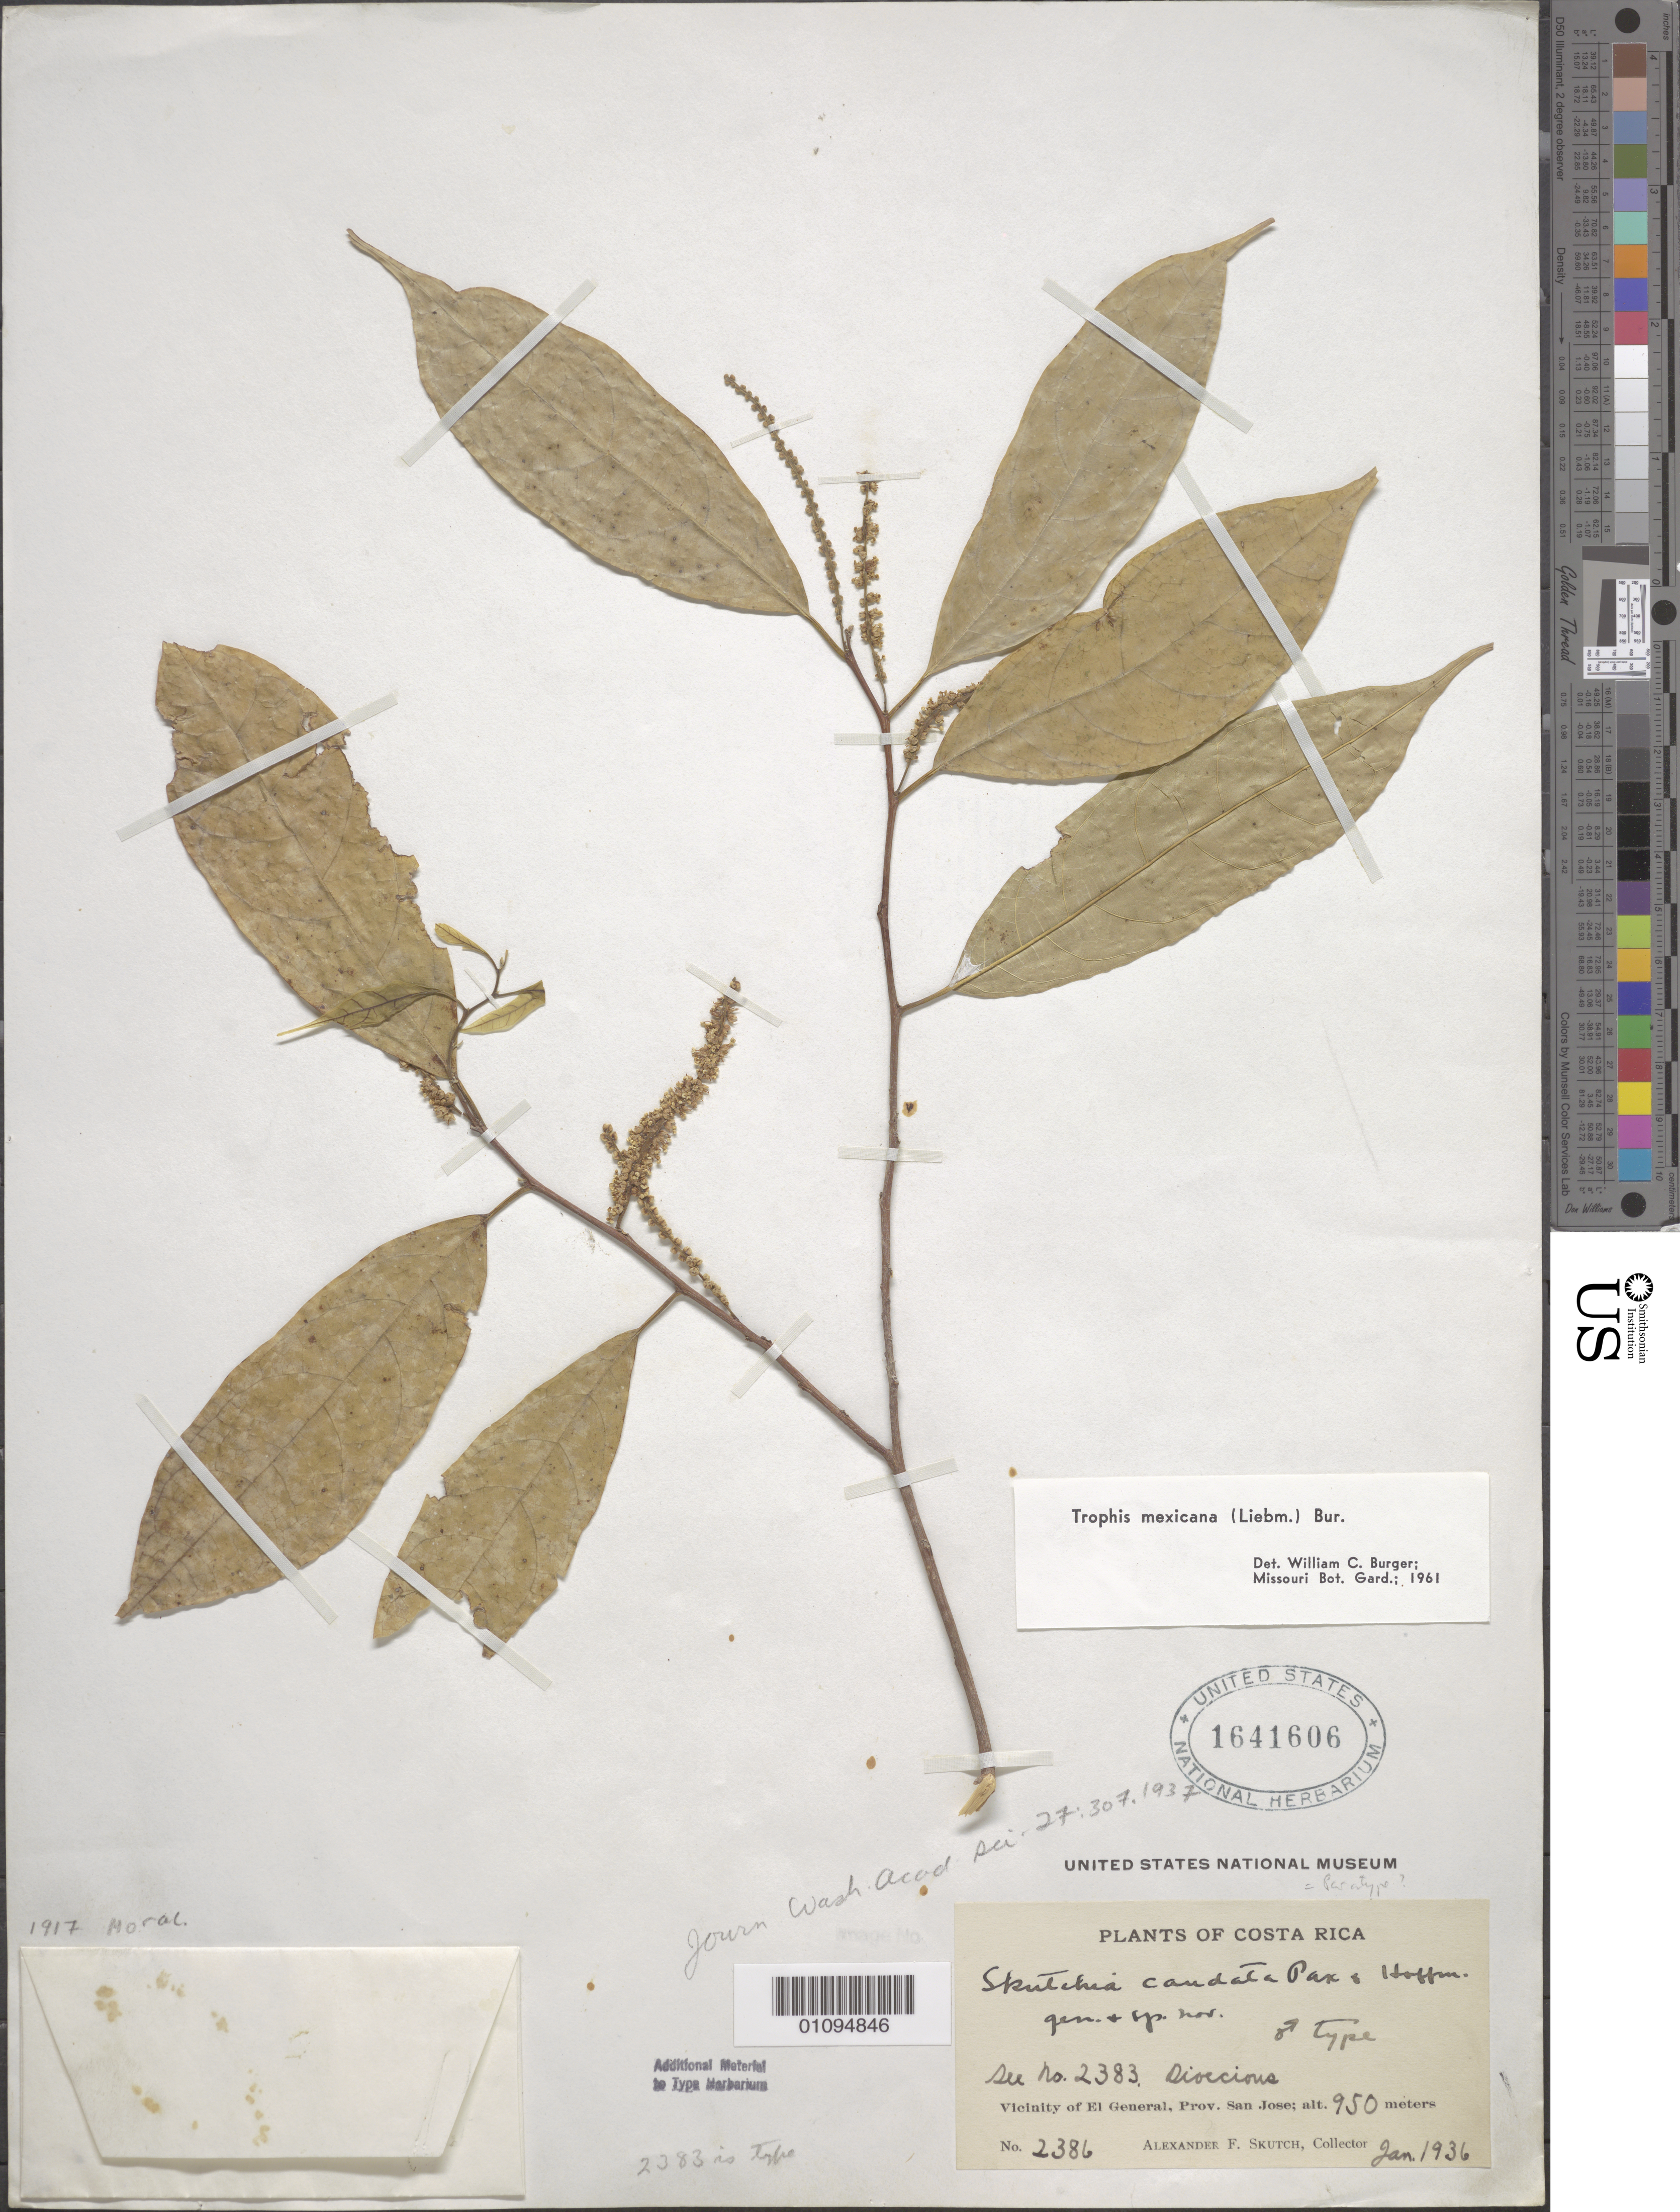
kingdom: Plantae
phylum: Tracheophyta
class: Magnoliopsida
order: Rosales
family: Moraceae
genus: Trophis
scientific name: Trophis mexicana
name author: (Liebm.) Bureau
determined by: Burger, William C.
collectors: A. F. Skutch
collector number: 2386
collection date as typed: Jan 1936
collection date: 1936-01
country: Costa Rica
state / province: San José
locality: Vicinity of El General.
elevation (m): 950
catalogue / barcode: US 1641606